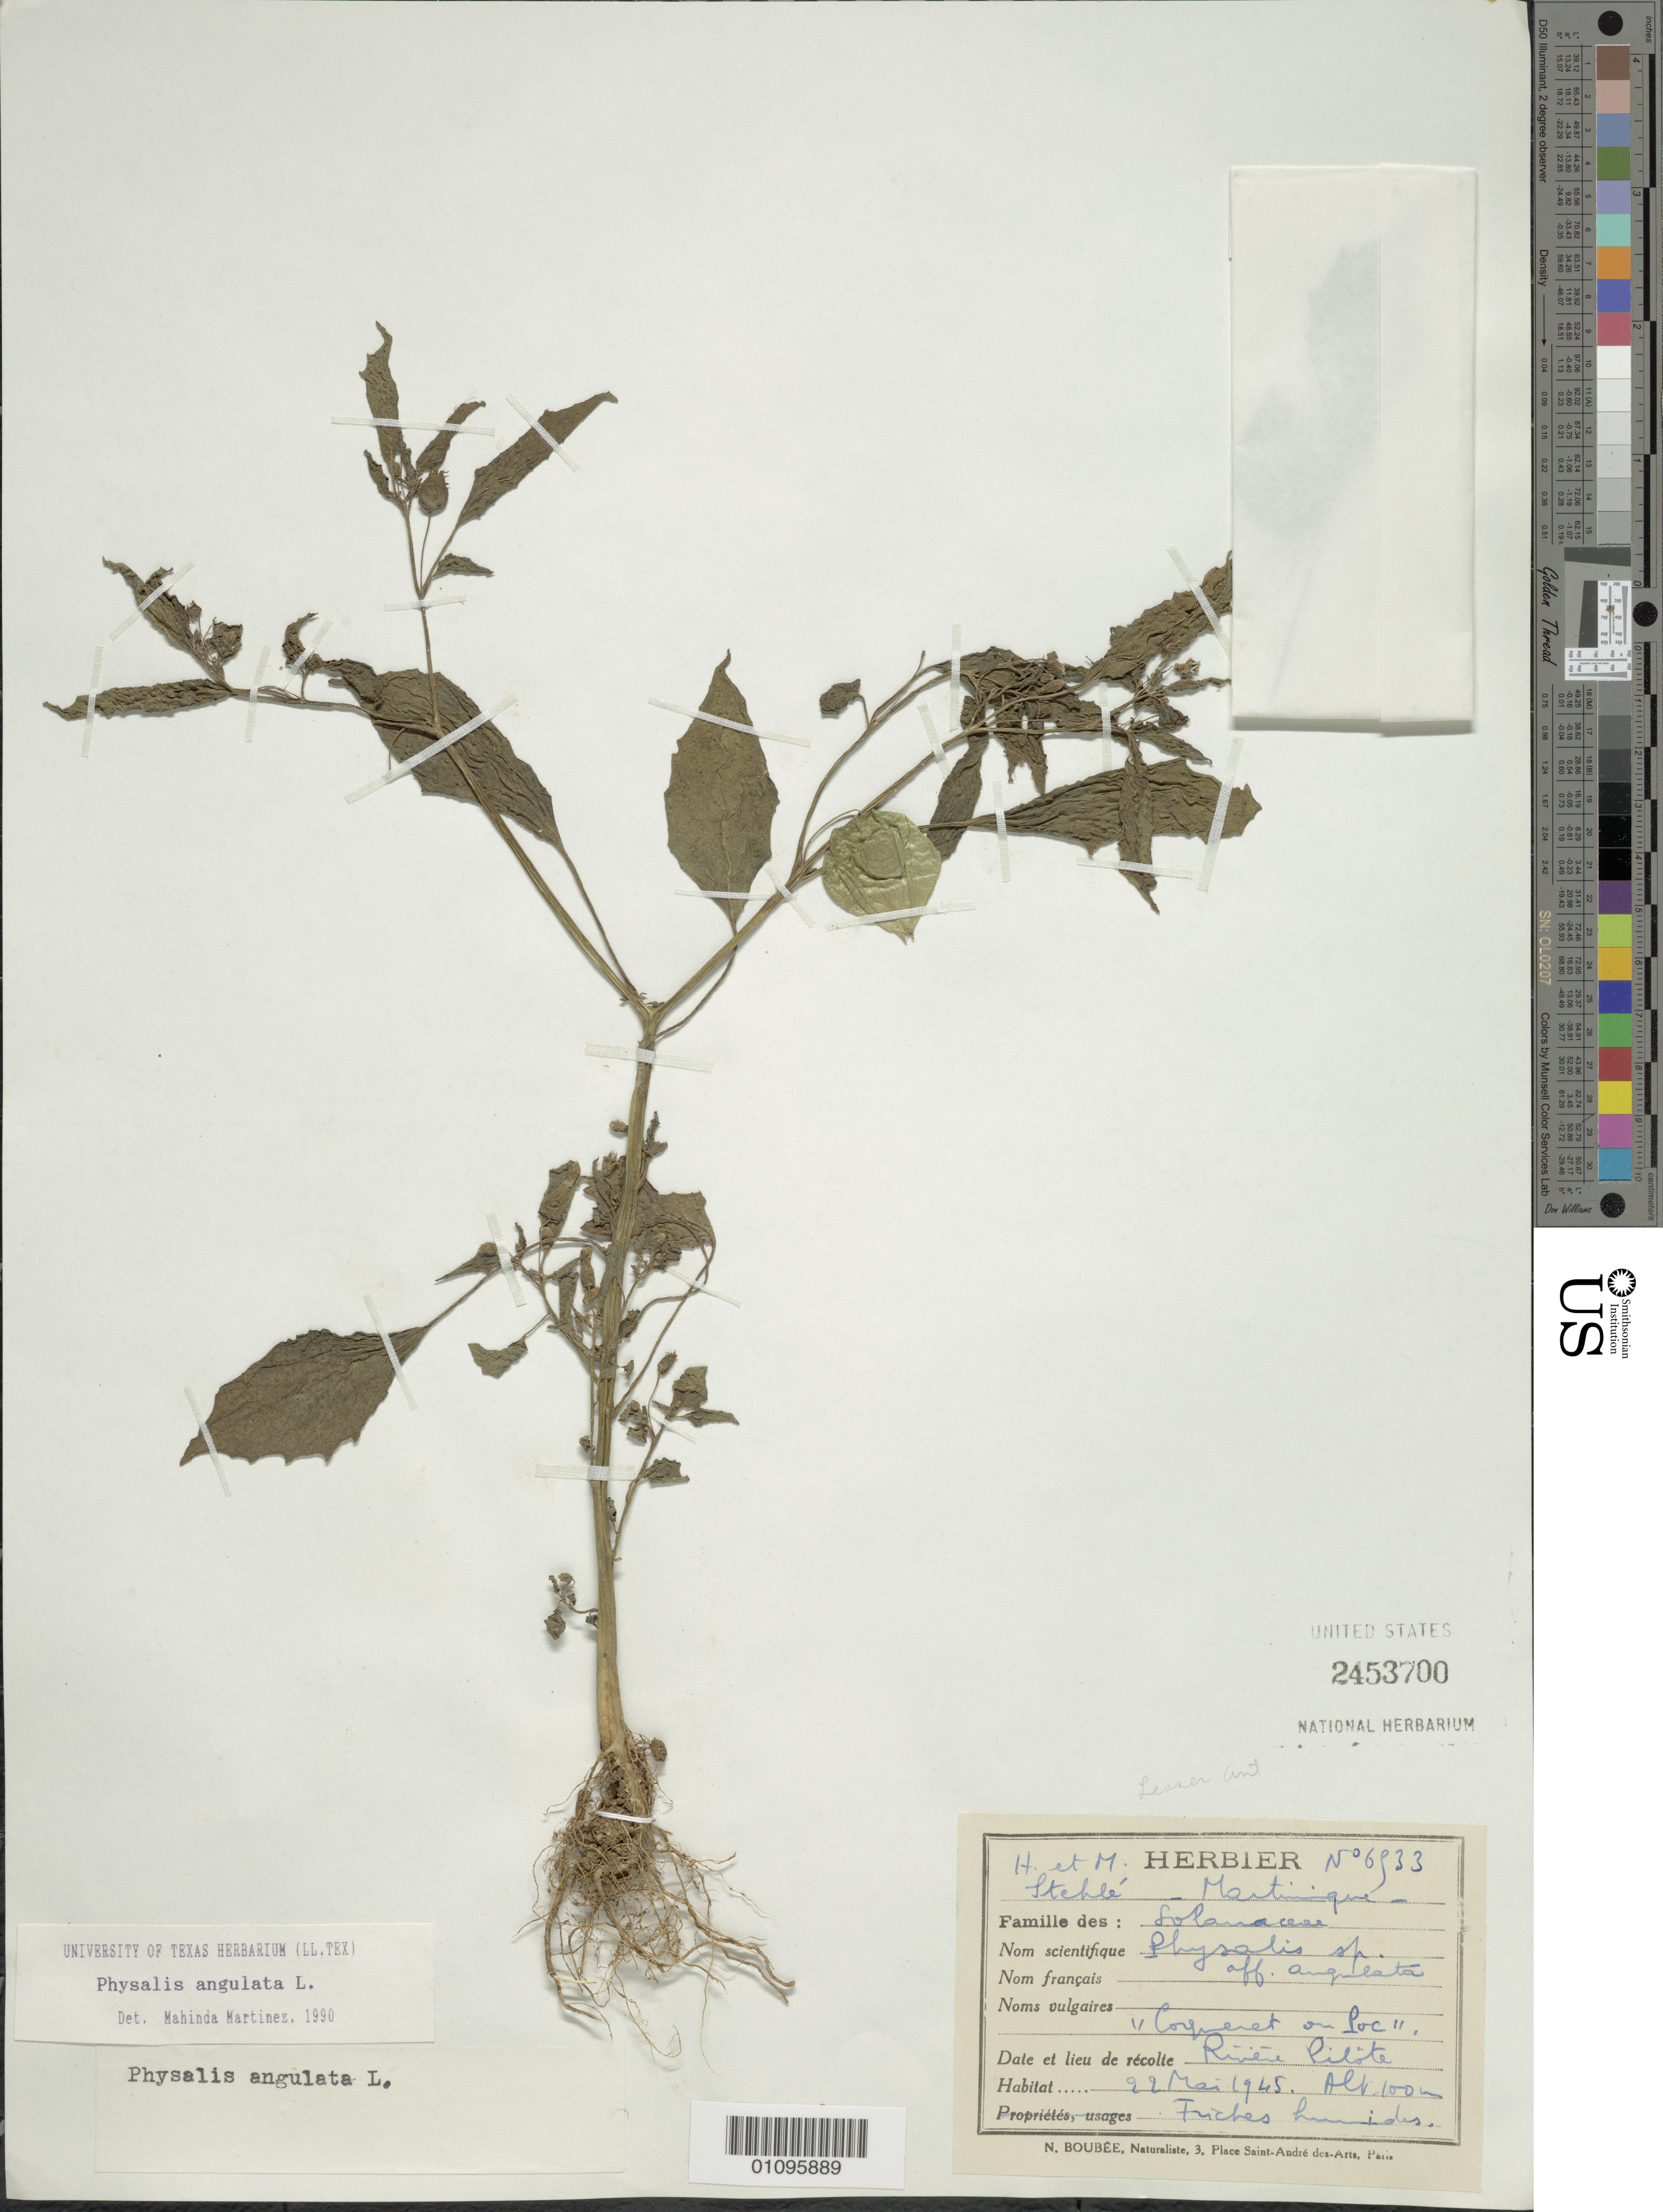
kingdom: Plantae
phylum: Tracheophyta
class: Magnoliopsida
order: Solanales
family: Solanaceae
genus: Physalis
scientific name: Physalis angulata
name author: L.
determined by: Martinez, M.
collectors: H. Stehlé & M. Stehlé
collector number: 6533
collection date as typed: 22 May 1945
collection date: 1945-05-22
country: Martinique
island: Martinique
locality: Riv. Pilote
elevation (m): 100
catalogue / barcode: US 2453700